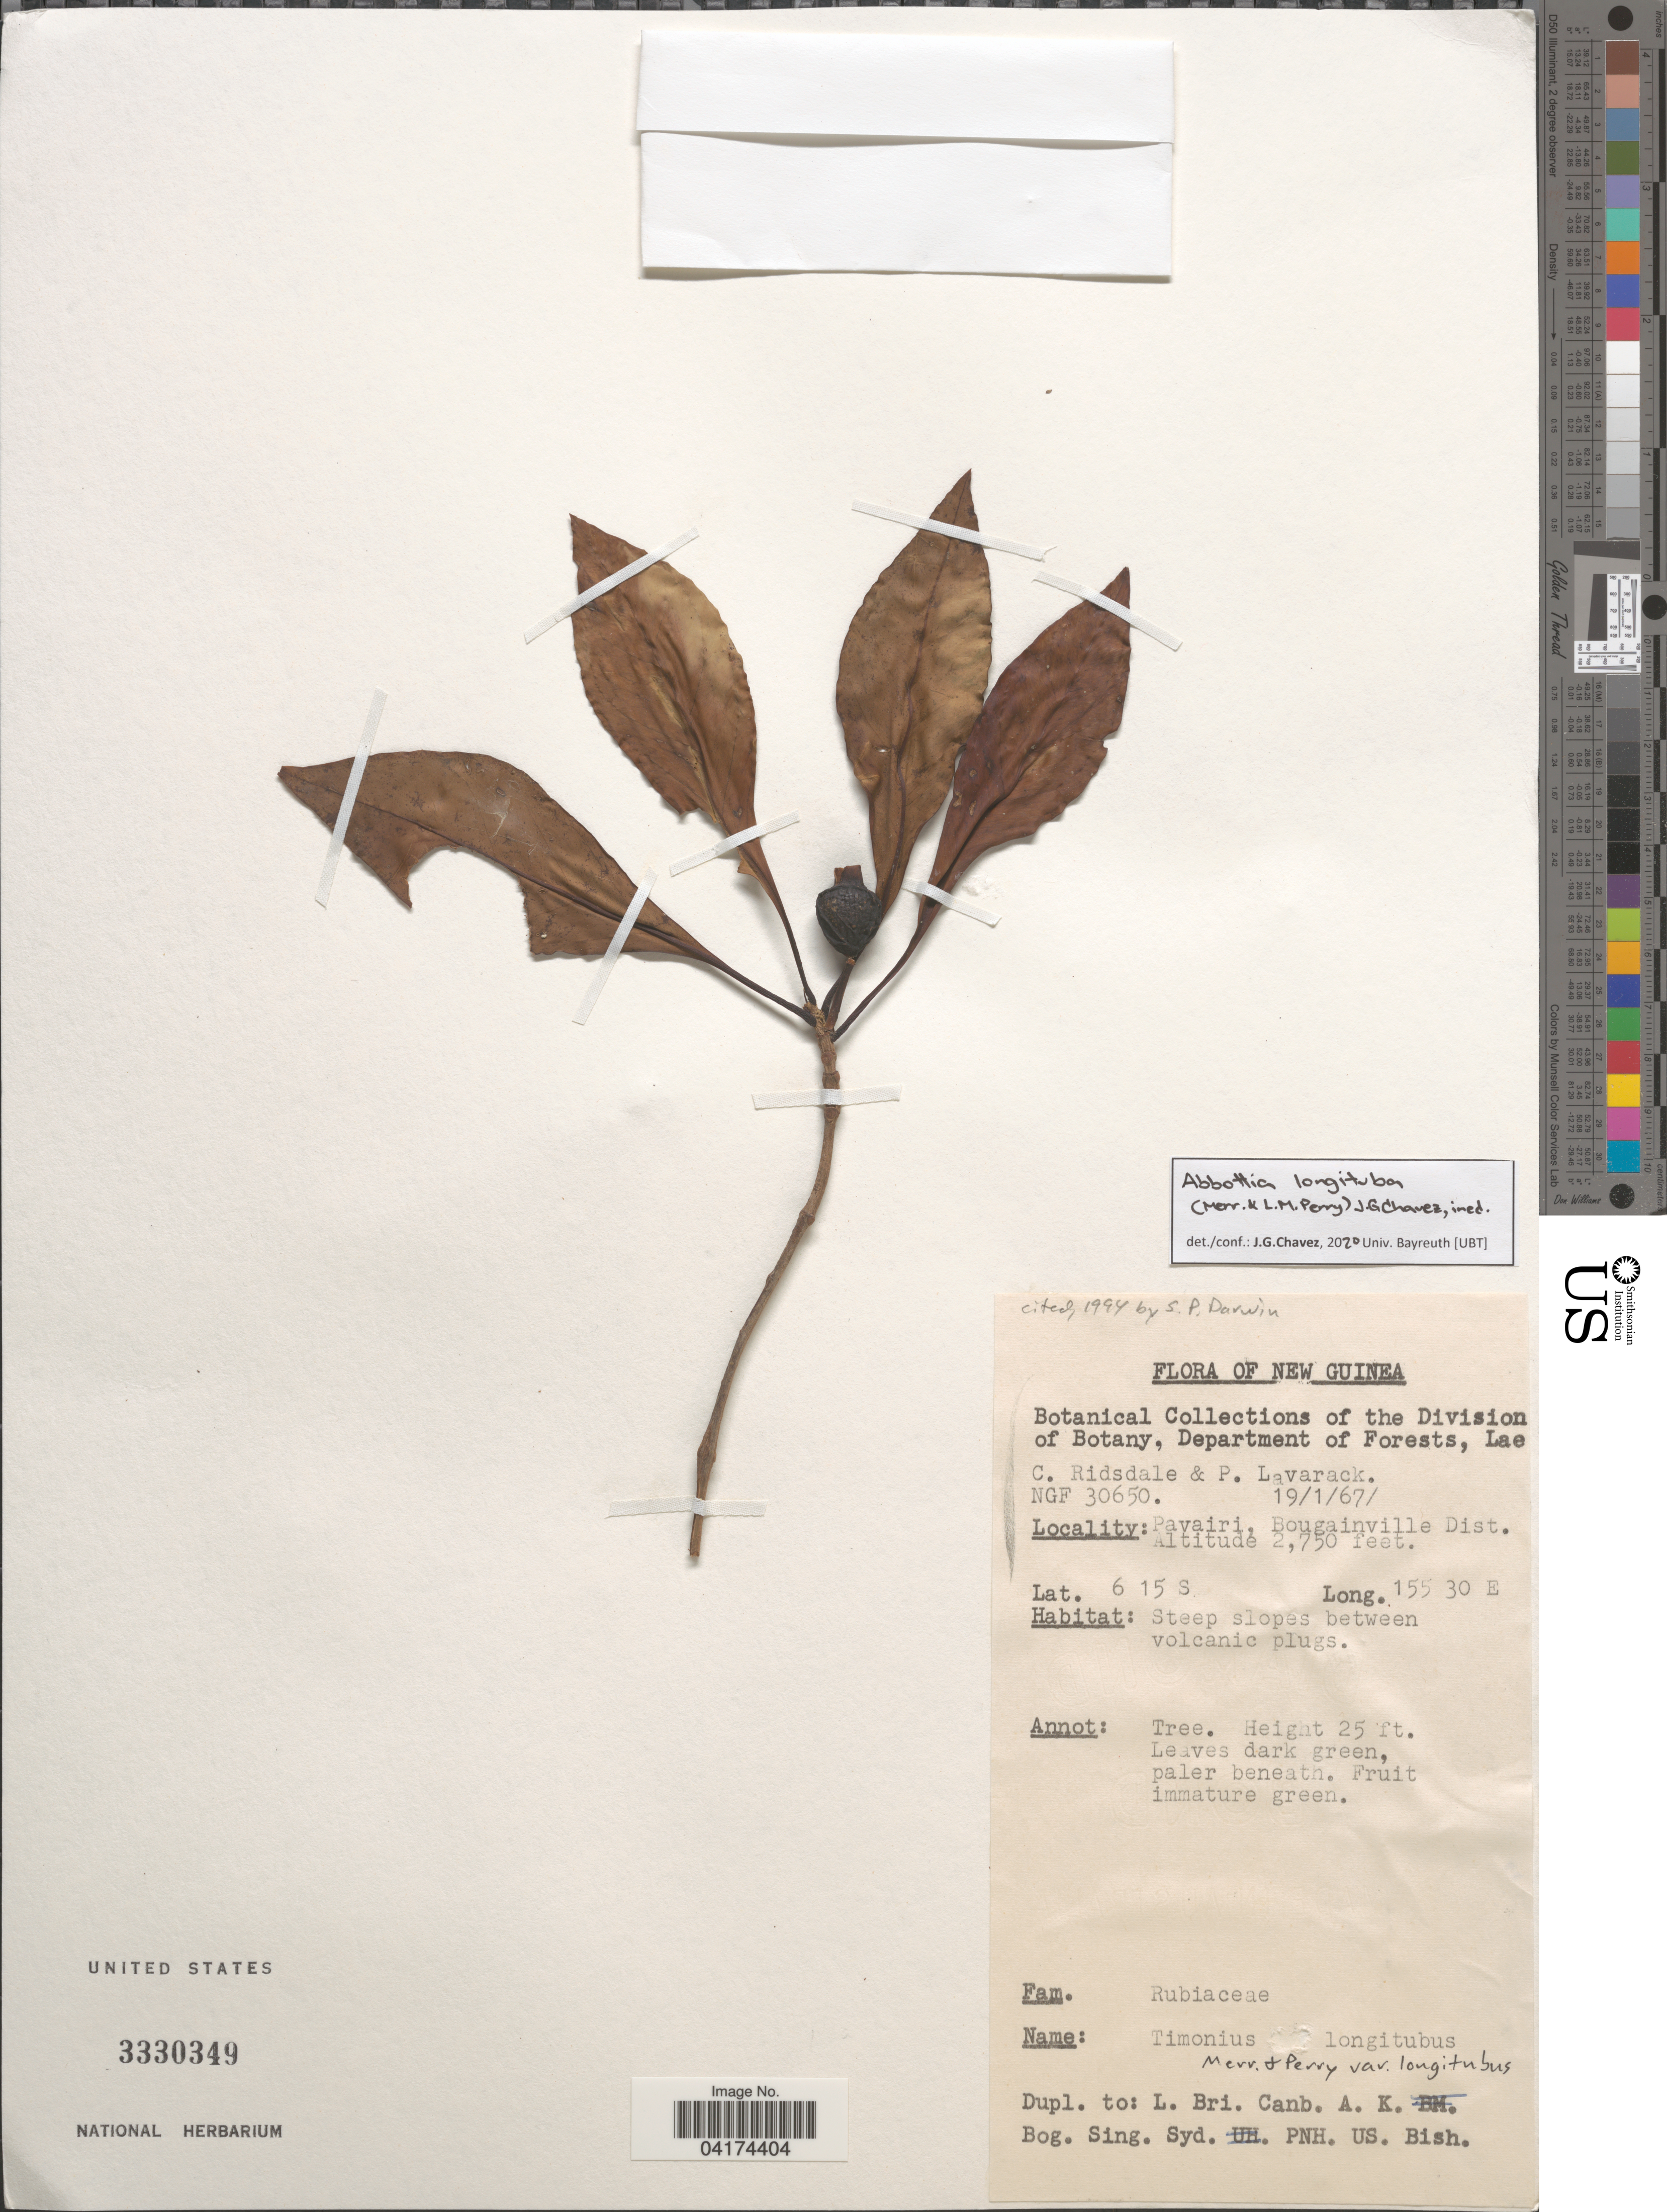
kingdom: Plantae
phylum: Tracheophyta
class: Magnoliopsida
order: Gentianales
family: Rubiaceae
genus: Timonius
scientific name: Timonius longitubus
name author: Merr. & L.M. Perry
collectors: C. E. Ridsdale & P. Lavarack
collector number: NGF30650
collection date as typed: Transcribed d/m/y: 19/1/67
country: Papua New Guinea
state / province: Bougainville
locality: New Guinea. Pavairi, Bougainville Dist.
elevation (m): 838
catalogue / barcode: US 3330349